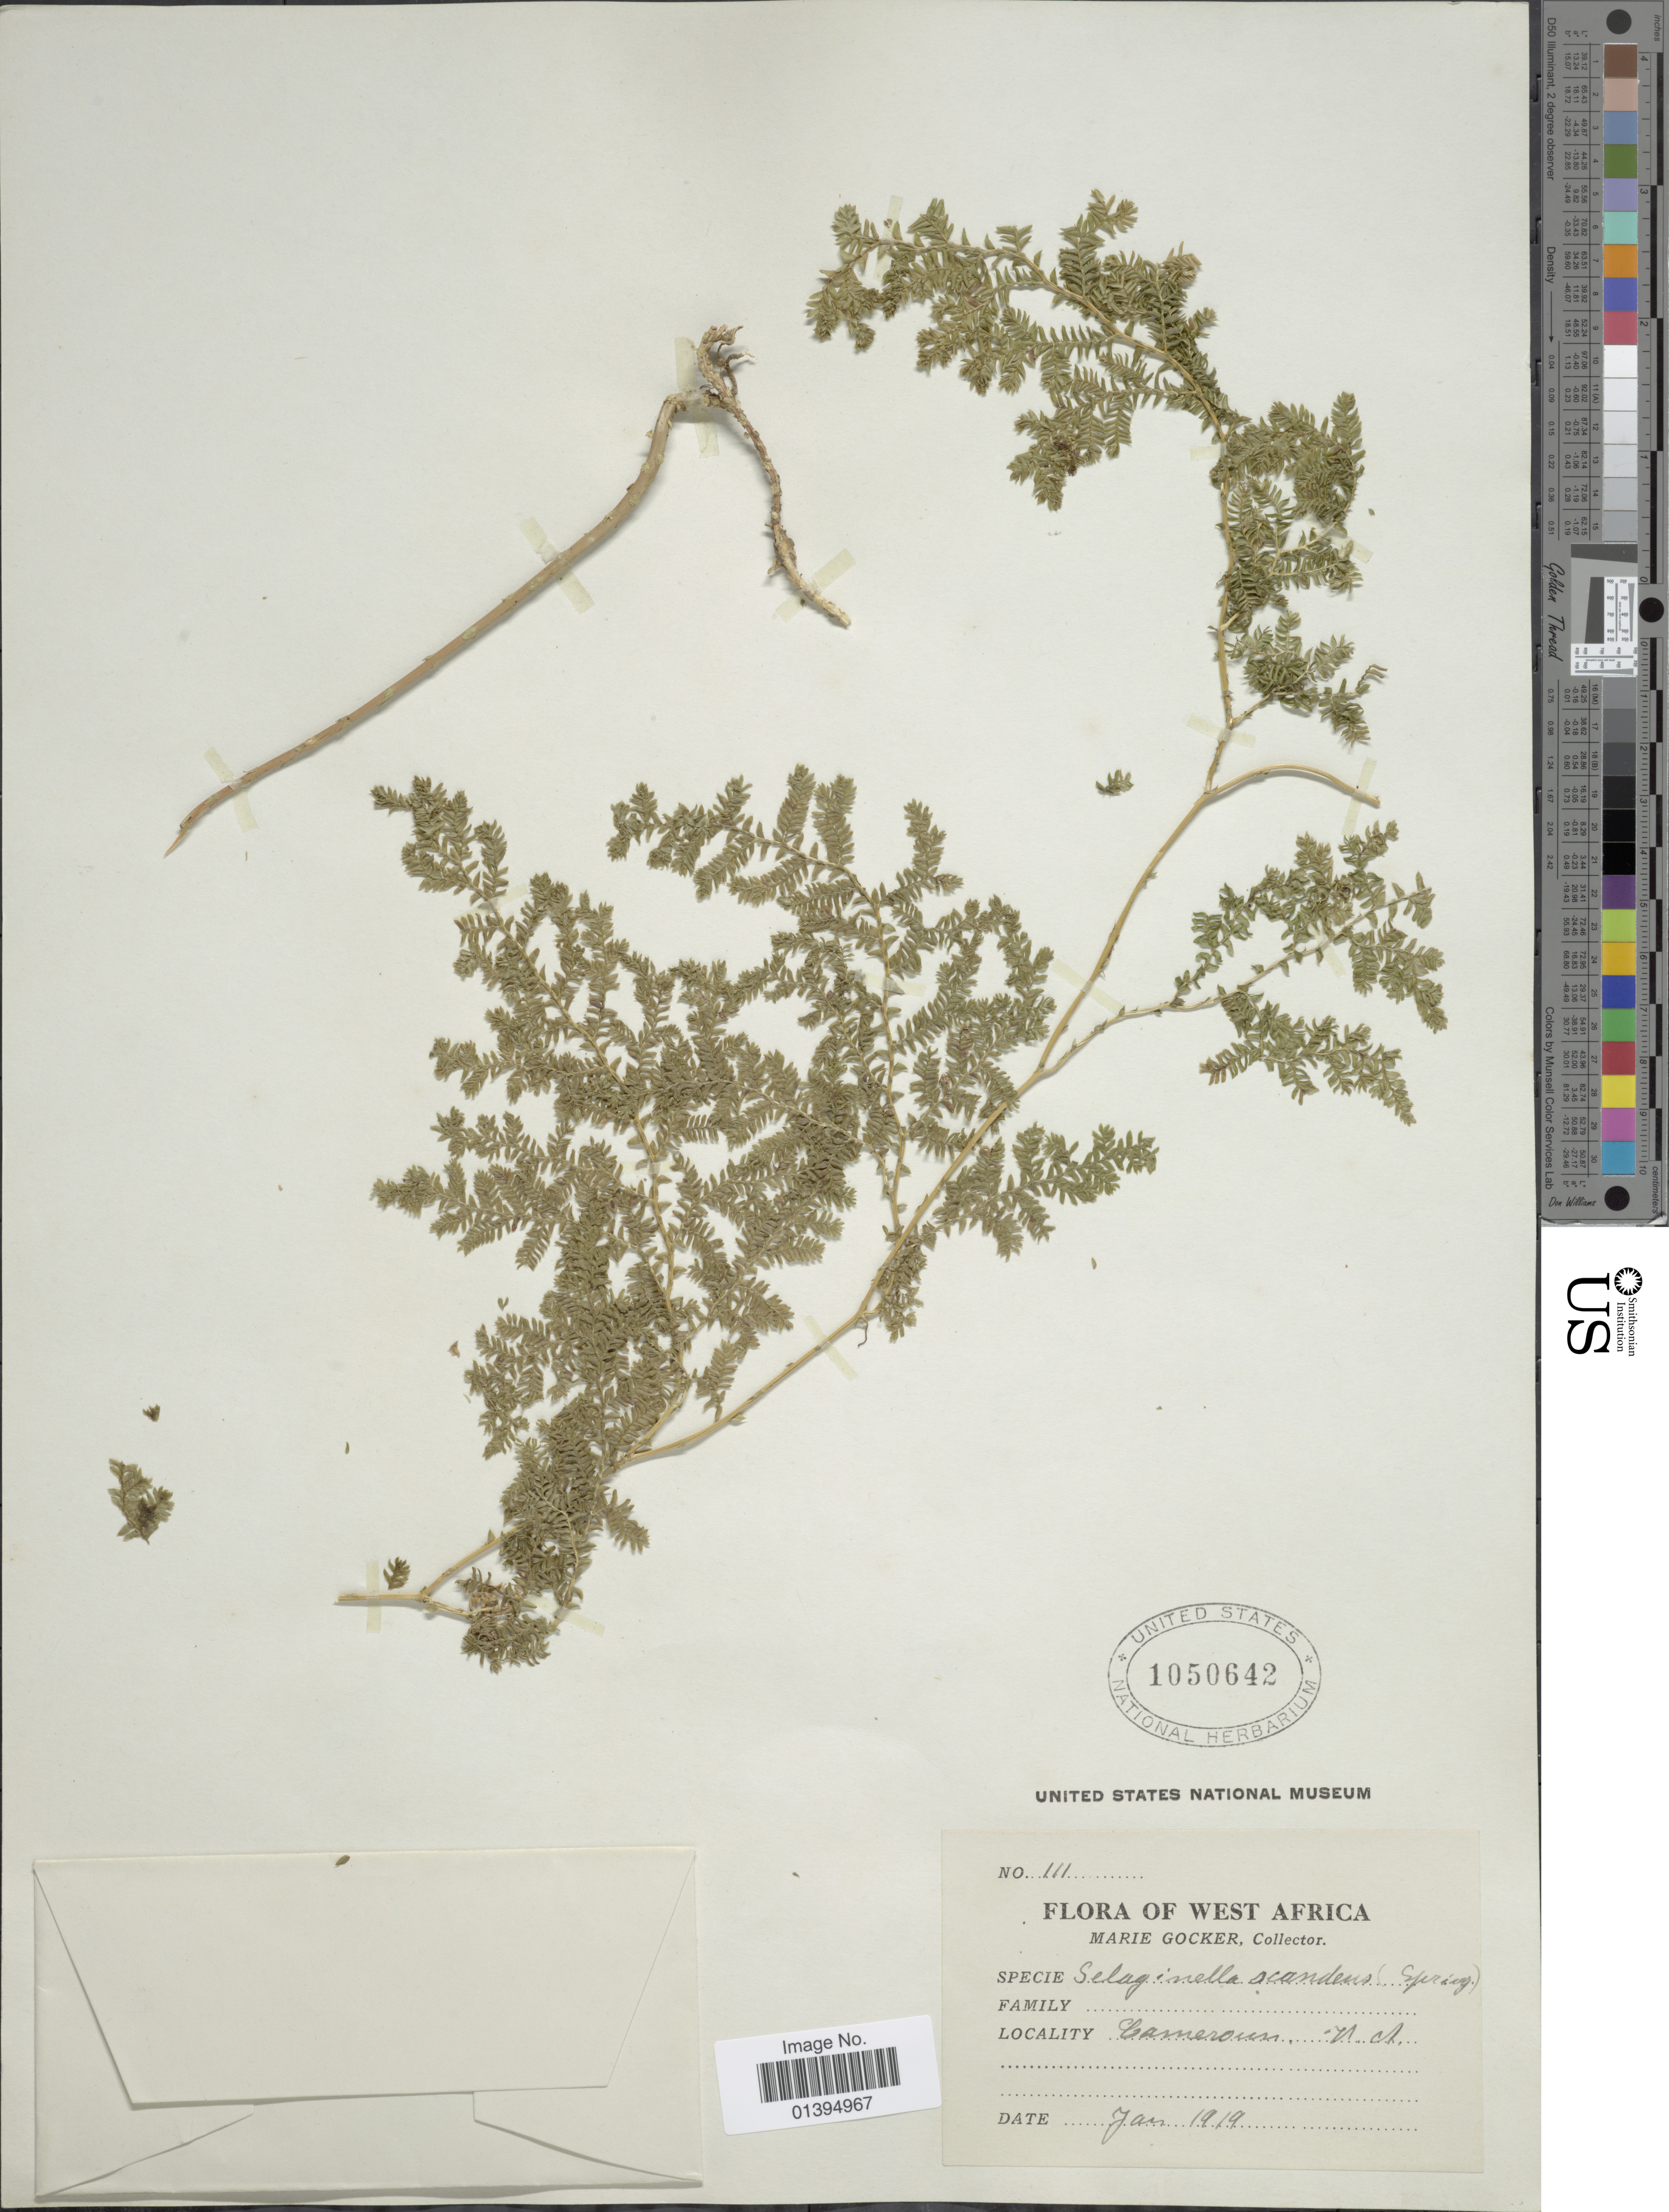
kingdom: Plantae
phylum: Tracheophyta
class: Lycopodiopsida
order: Selaginellales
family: Selaginellaceae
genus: Selaginella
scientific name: Selaginella myosurus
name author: (Sw.) Alston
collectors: M. Gocker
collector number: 111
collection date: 1919-01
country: Cameroon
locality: West Africa, W. A.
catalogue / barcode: US 1050642